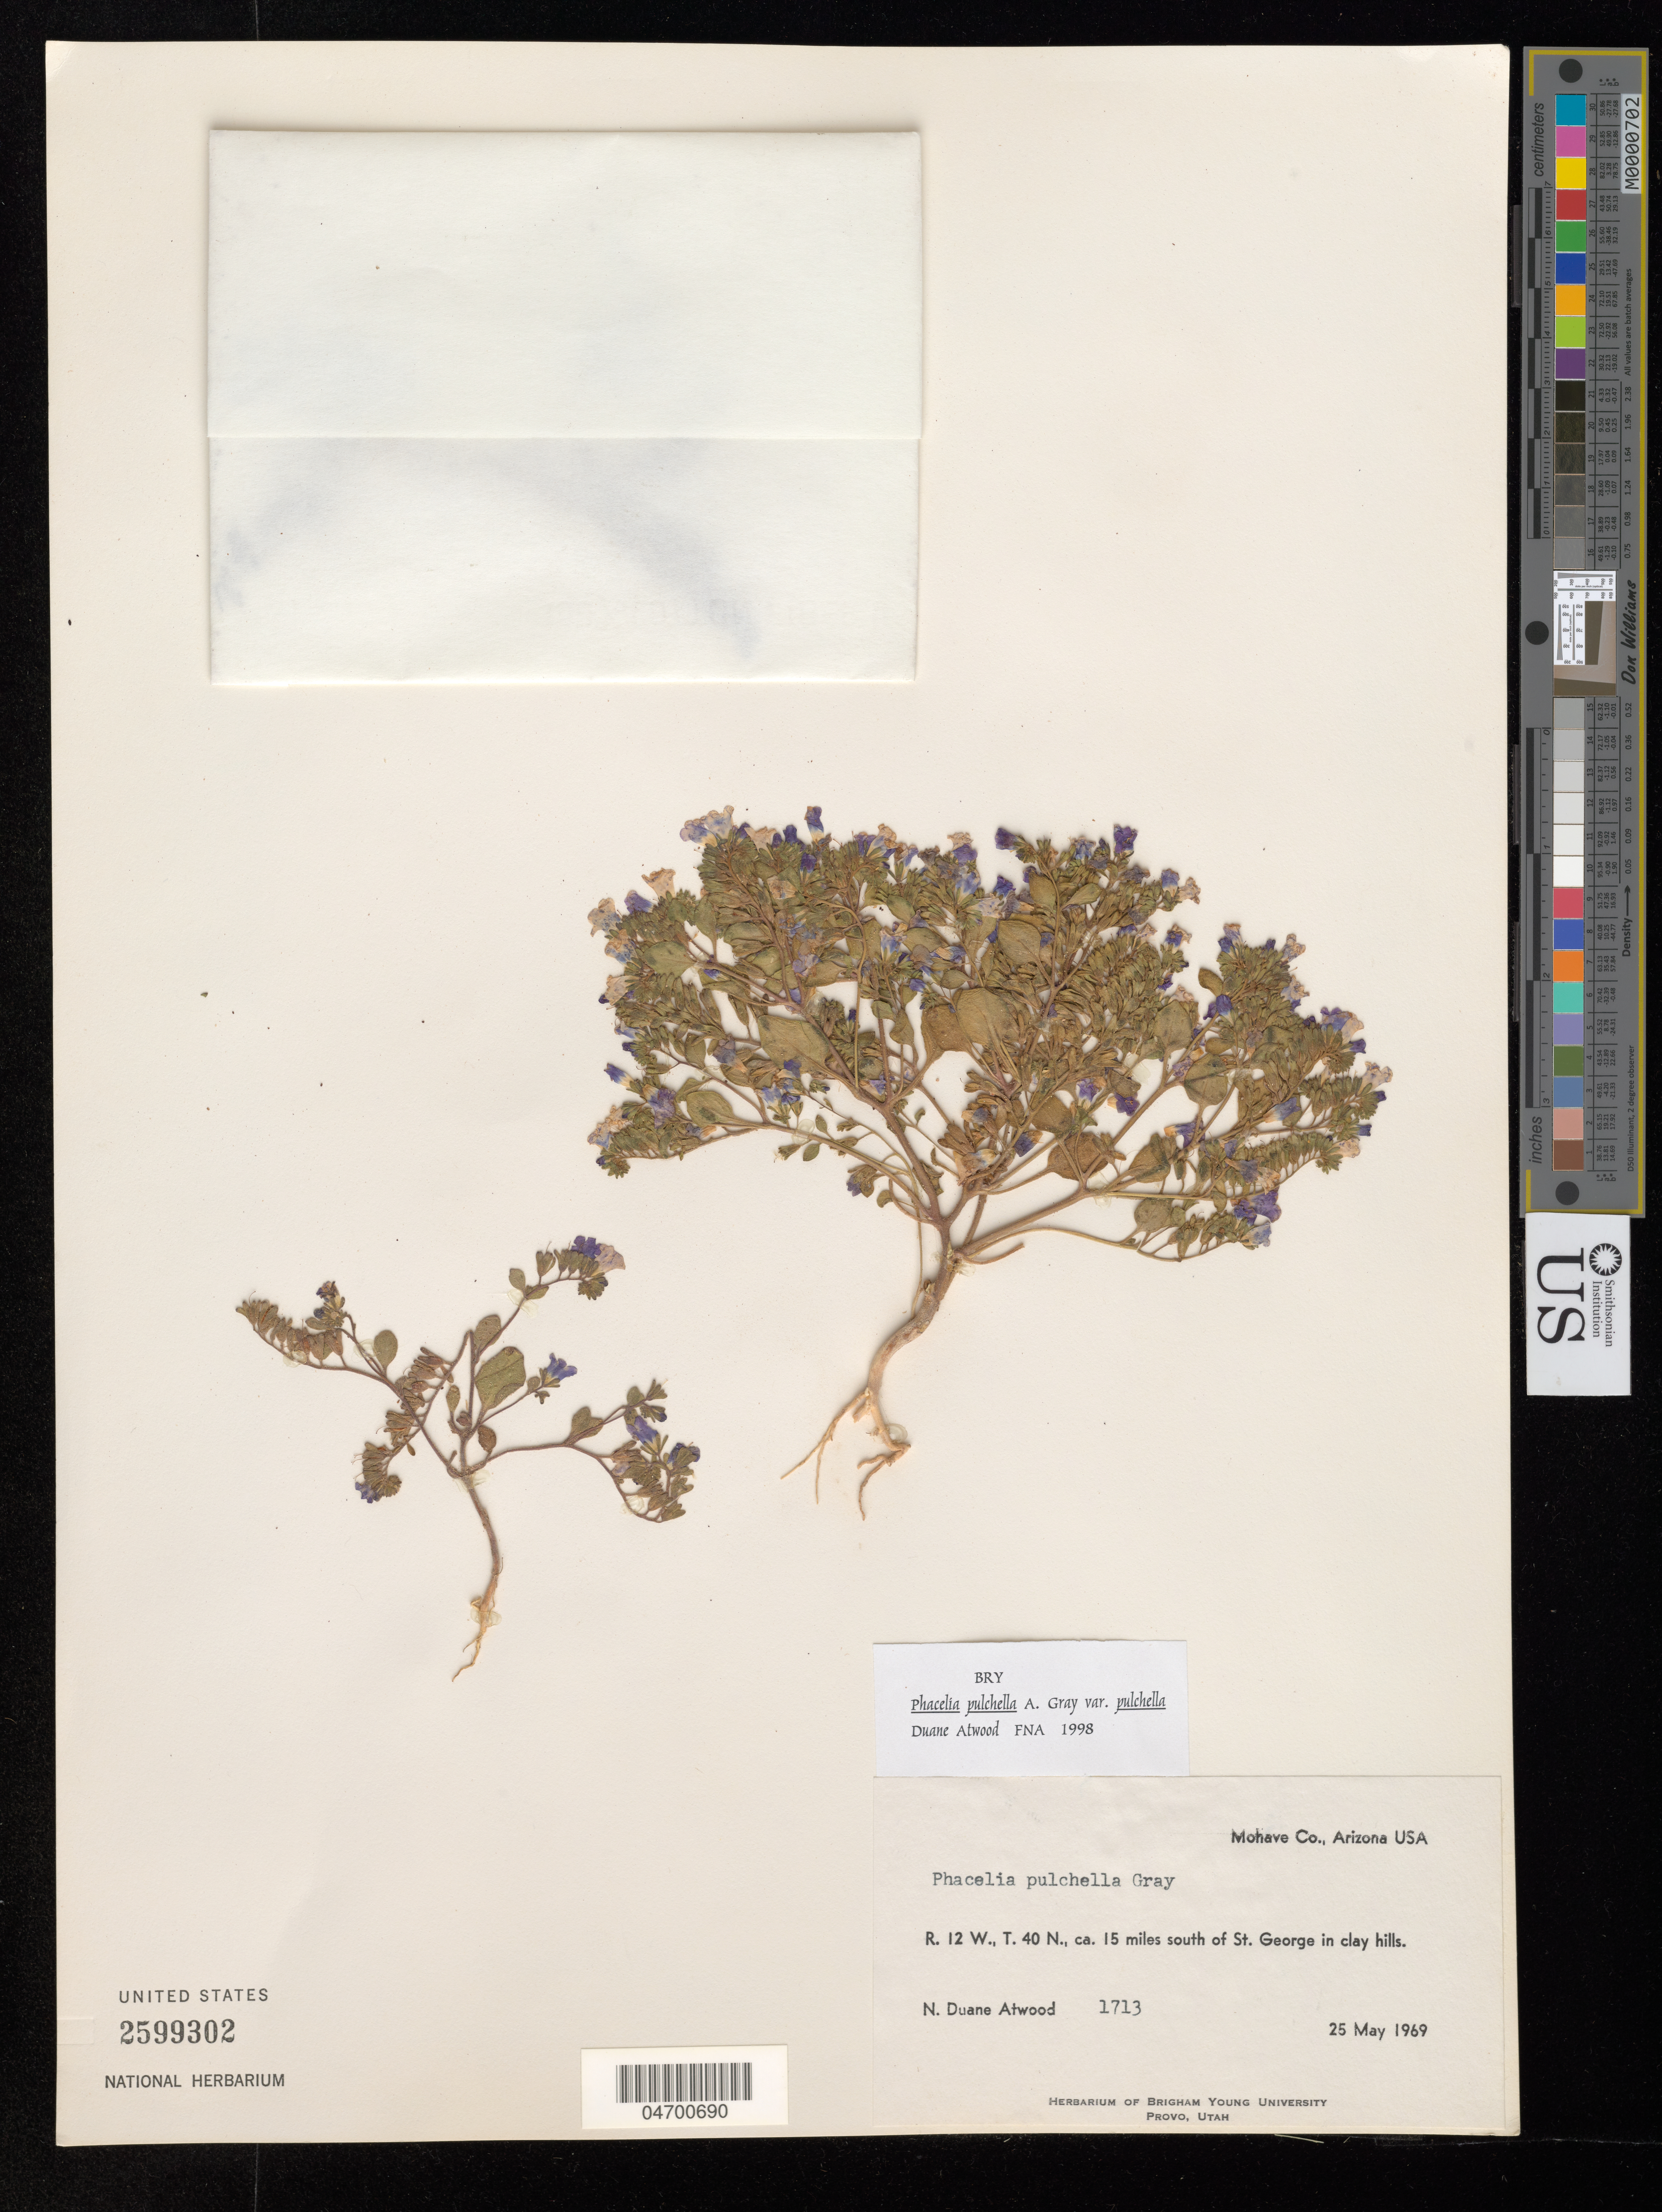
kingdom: Plantae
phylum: Tracheophyta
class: Magnoliopsida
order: Boraginales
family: Hydrophyllaceae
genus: Phacelia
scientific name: Phacelia pulchella var. pulchella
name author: A. Gray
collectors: N. Atwood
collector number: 1713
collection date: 1969-05-25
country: United States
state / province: Arizona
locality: Mohave Co. R. 12 W., T. 40 N., ca. 15 miles south of St. George in clay hills.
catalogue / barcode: US 2599302